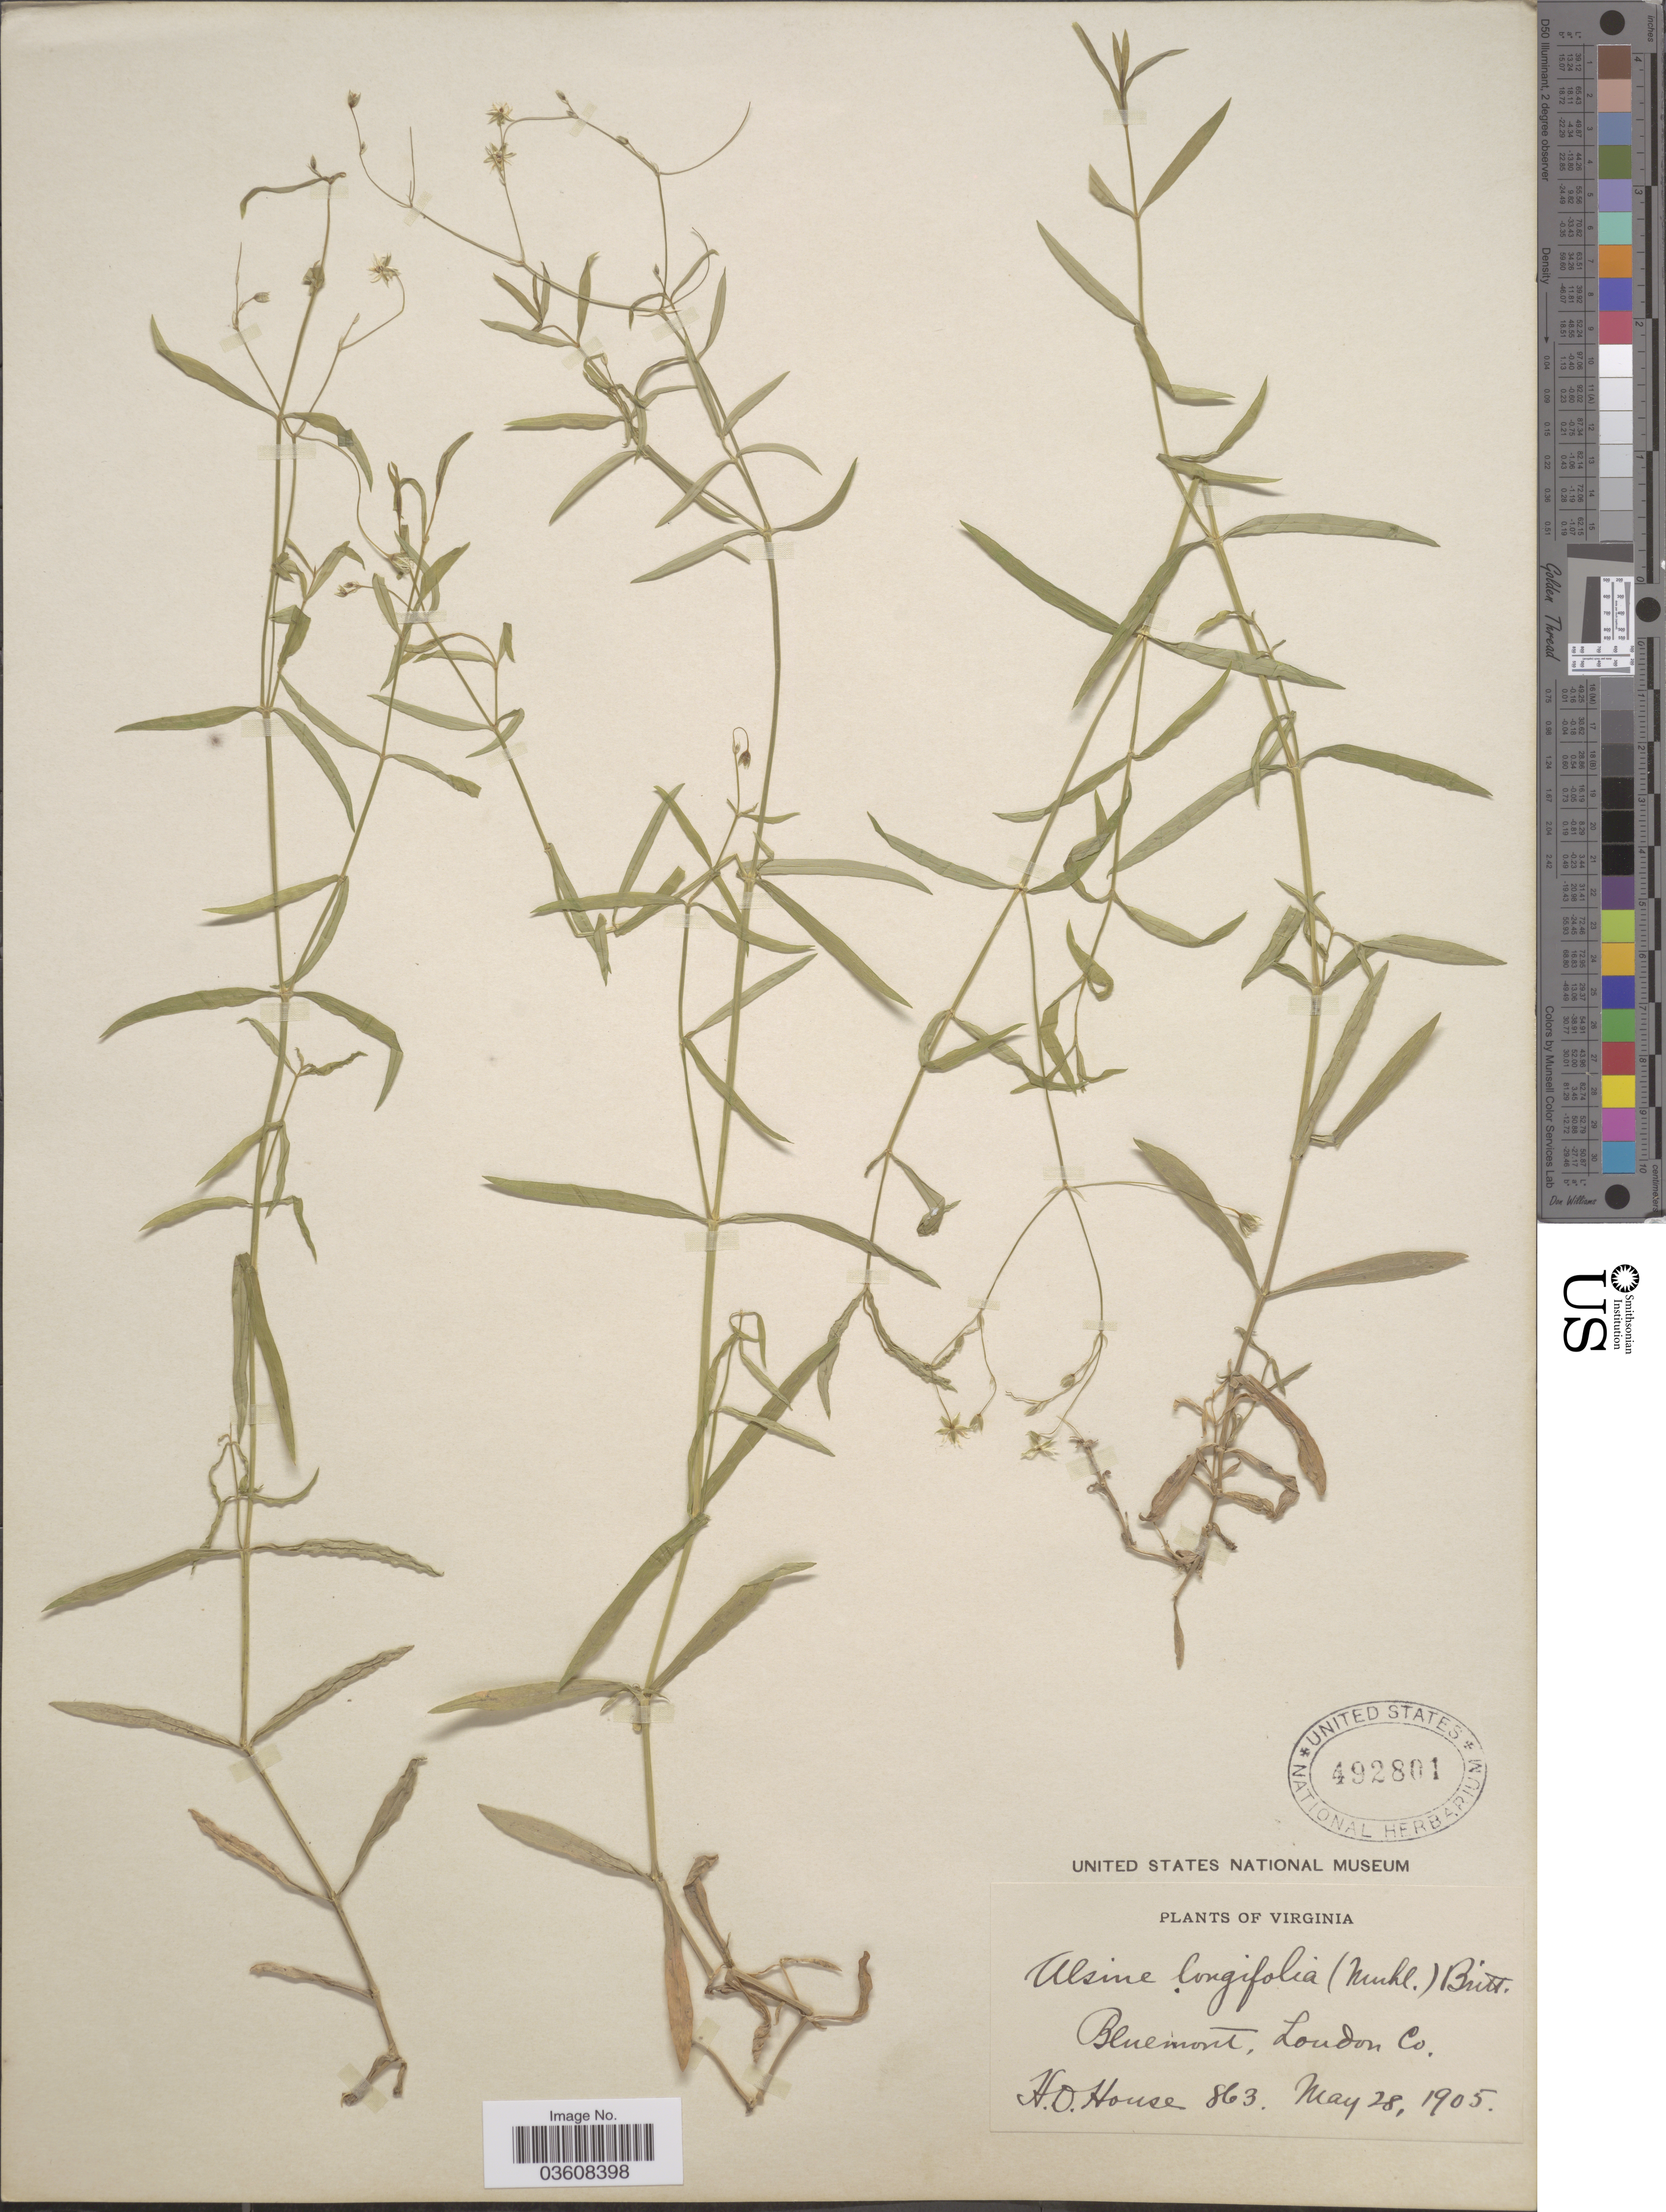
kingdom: Plantae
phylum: Tracheophyta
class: Magnoliopsida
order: Caryophyllales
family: Caryophyllaceae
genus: Stellaria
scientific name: Stellaria longifolia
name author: Muhl. ex Willd.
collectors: H. D. House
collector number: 863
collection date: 1905-05-28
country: United States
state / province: Virginia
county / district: Loudoun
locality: Bluemont, London Co.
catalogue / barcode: US 492801